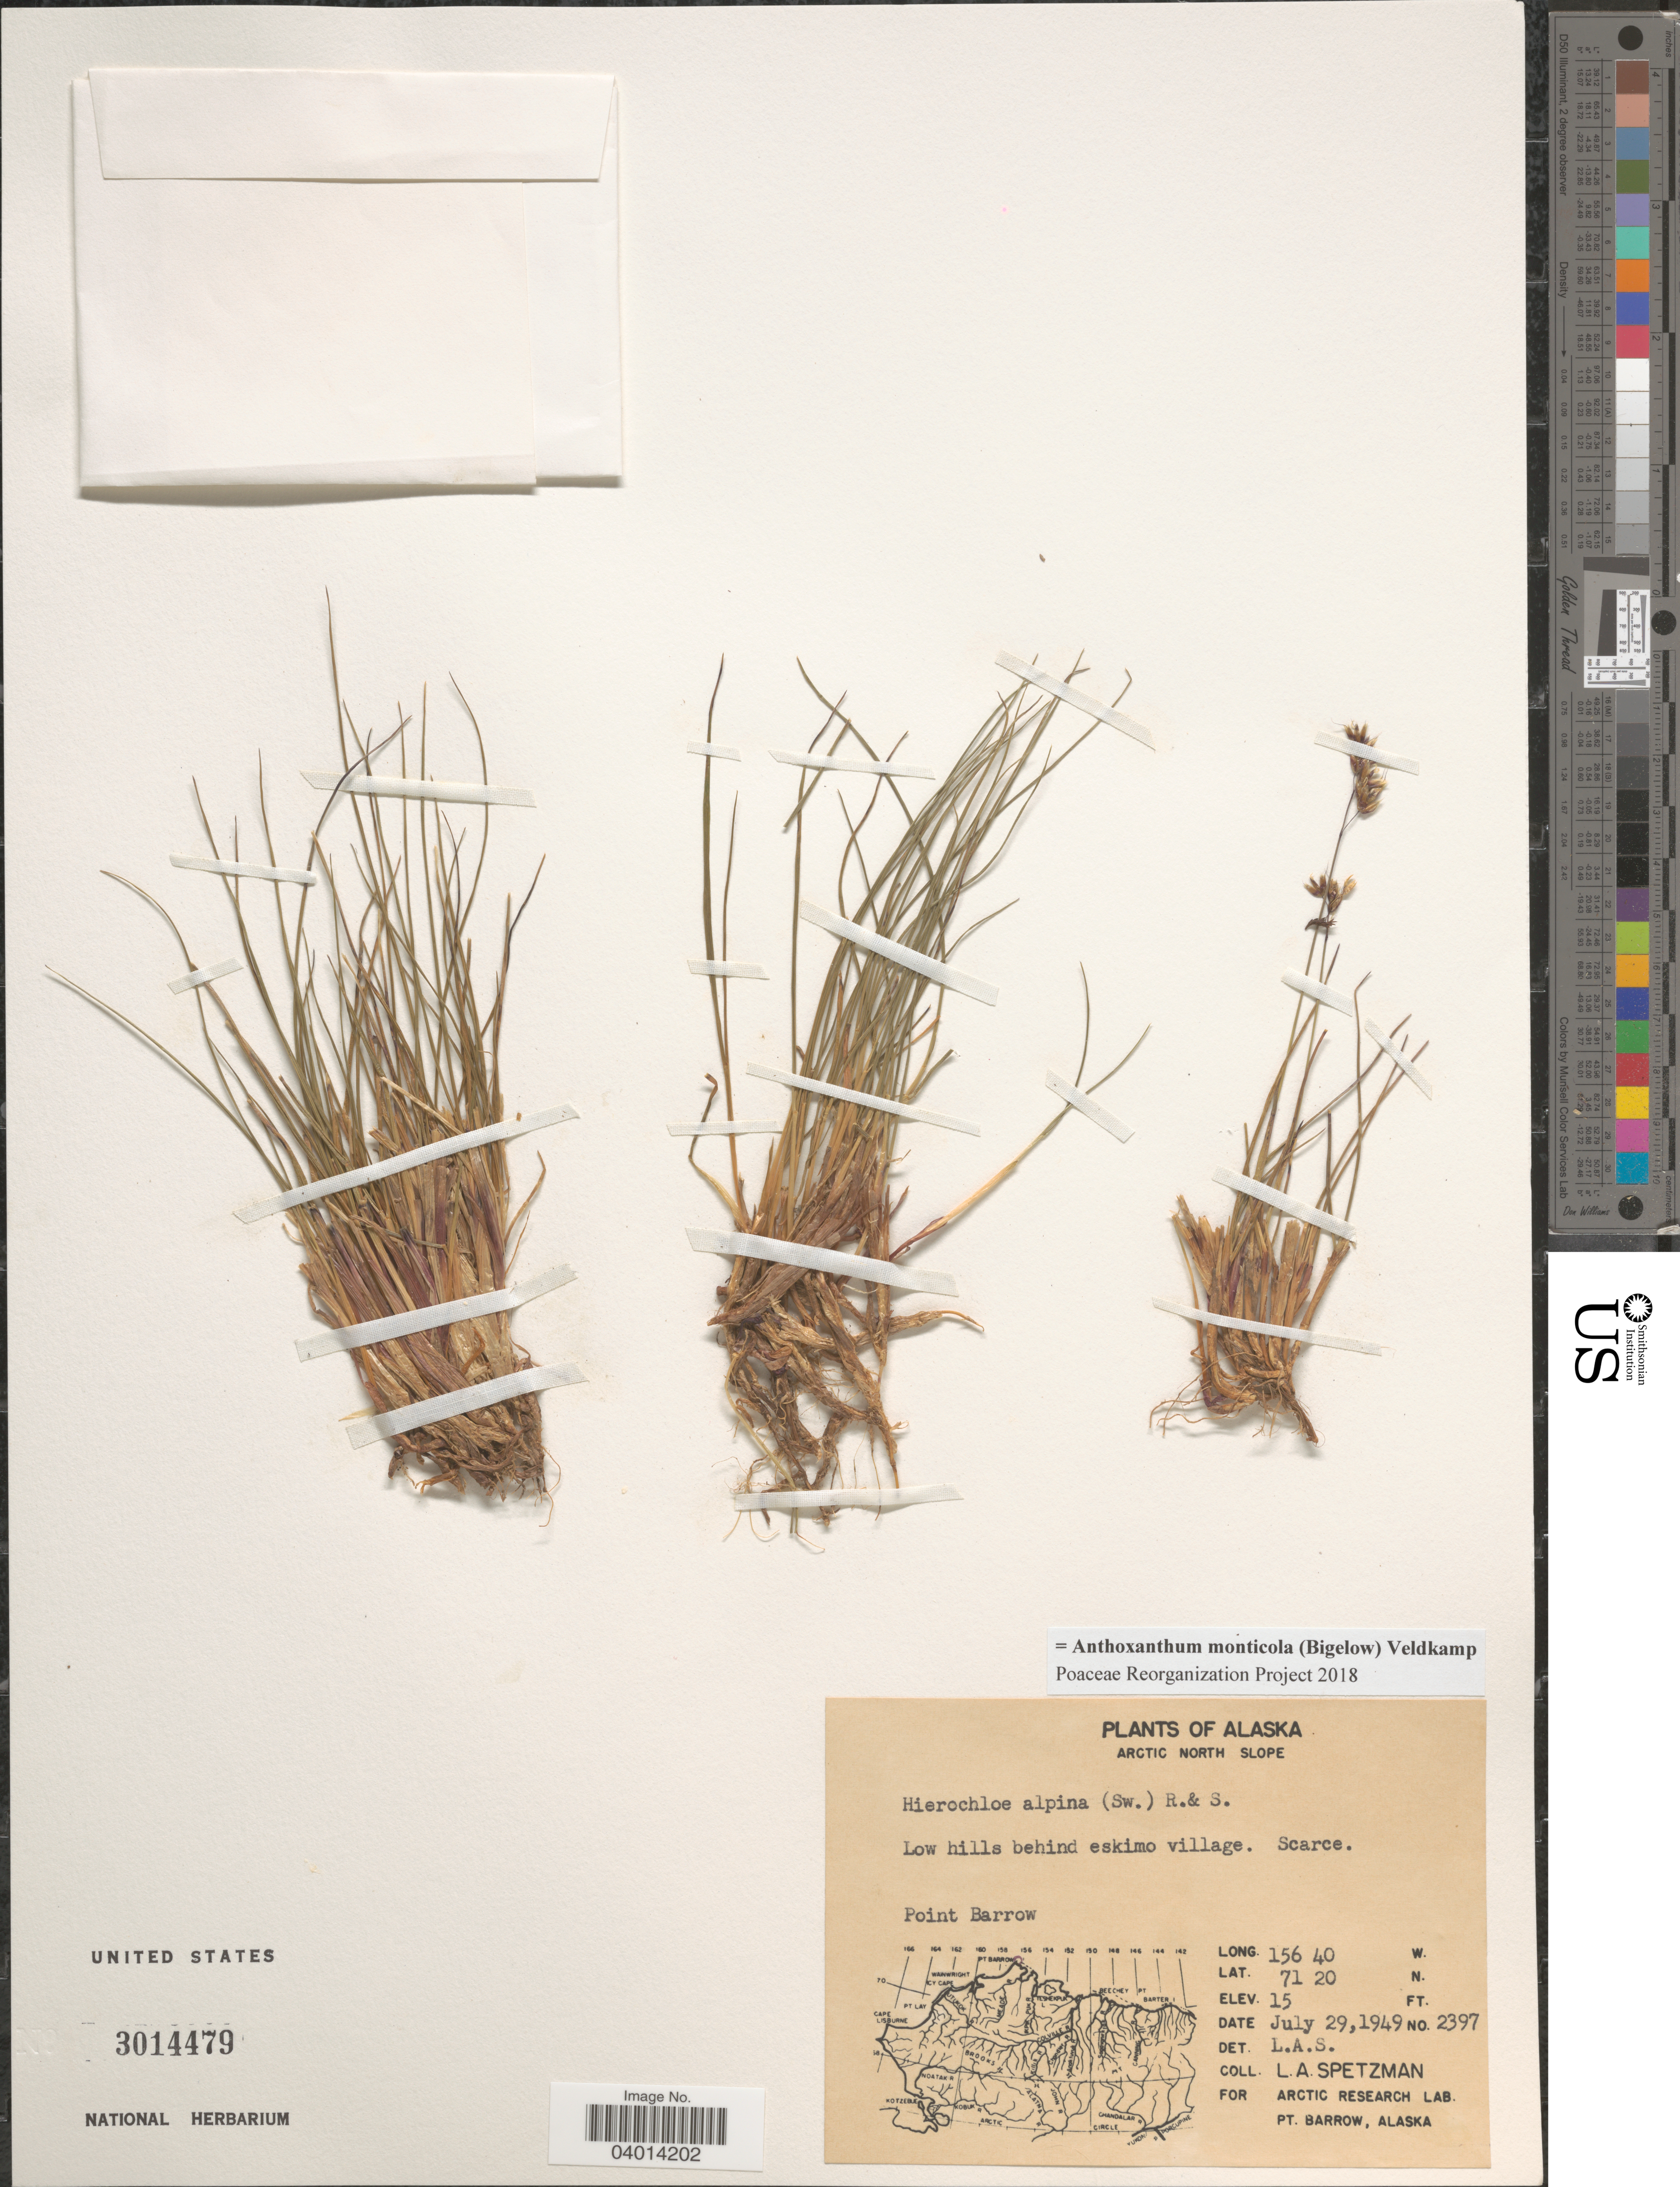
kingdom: Plantae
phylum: Tracheophyta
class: Liliopsida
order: Poales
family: Poaceae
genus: Anthoxanthum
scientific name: Anthoxanthum monticola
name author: (Bigelow) Veldkamp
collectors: L. Spetzman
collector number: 2397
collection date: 1949-07-29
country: United States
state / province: Alaska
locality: Arctic North Slope. Low hills behind eskimo village. Point Barrow.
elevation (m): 5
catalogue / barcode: US 3014479